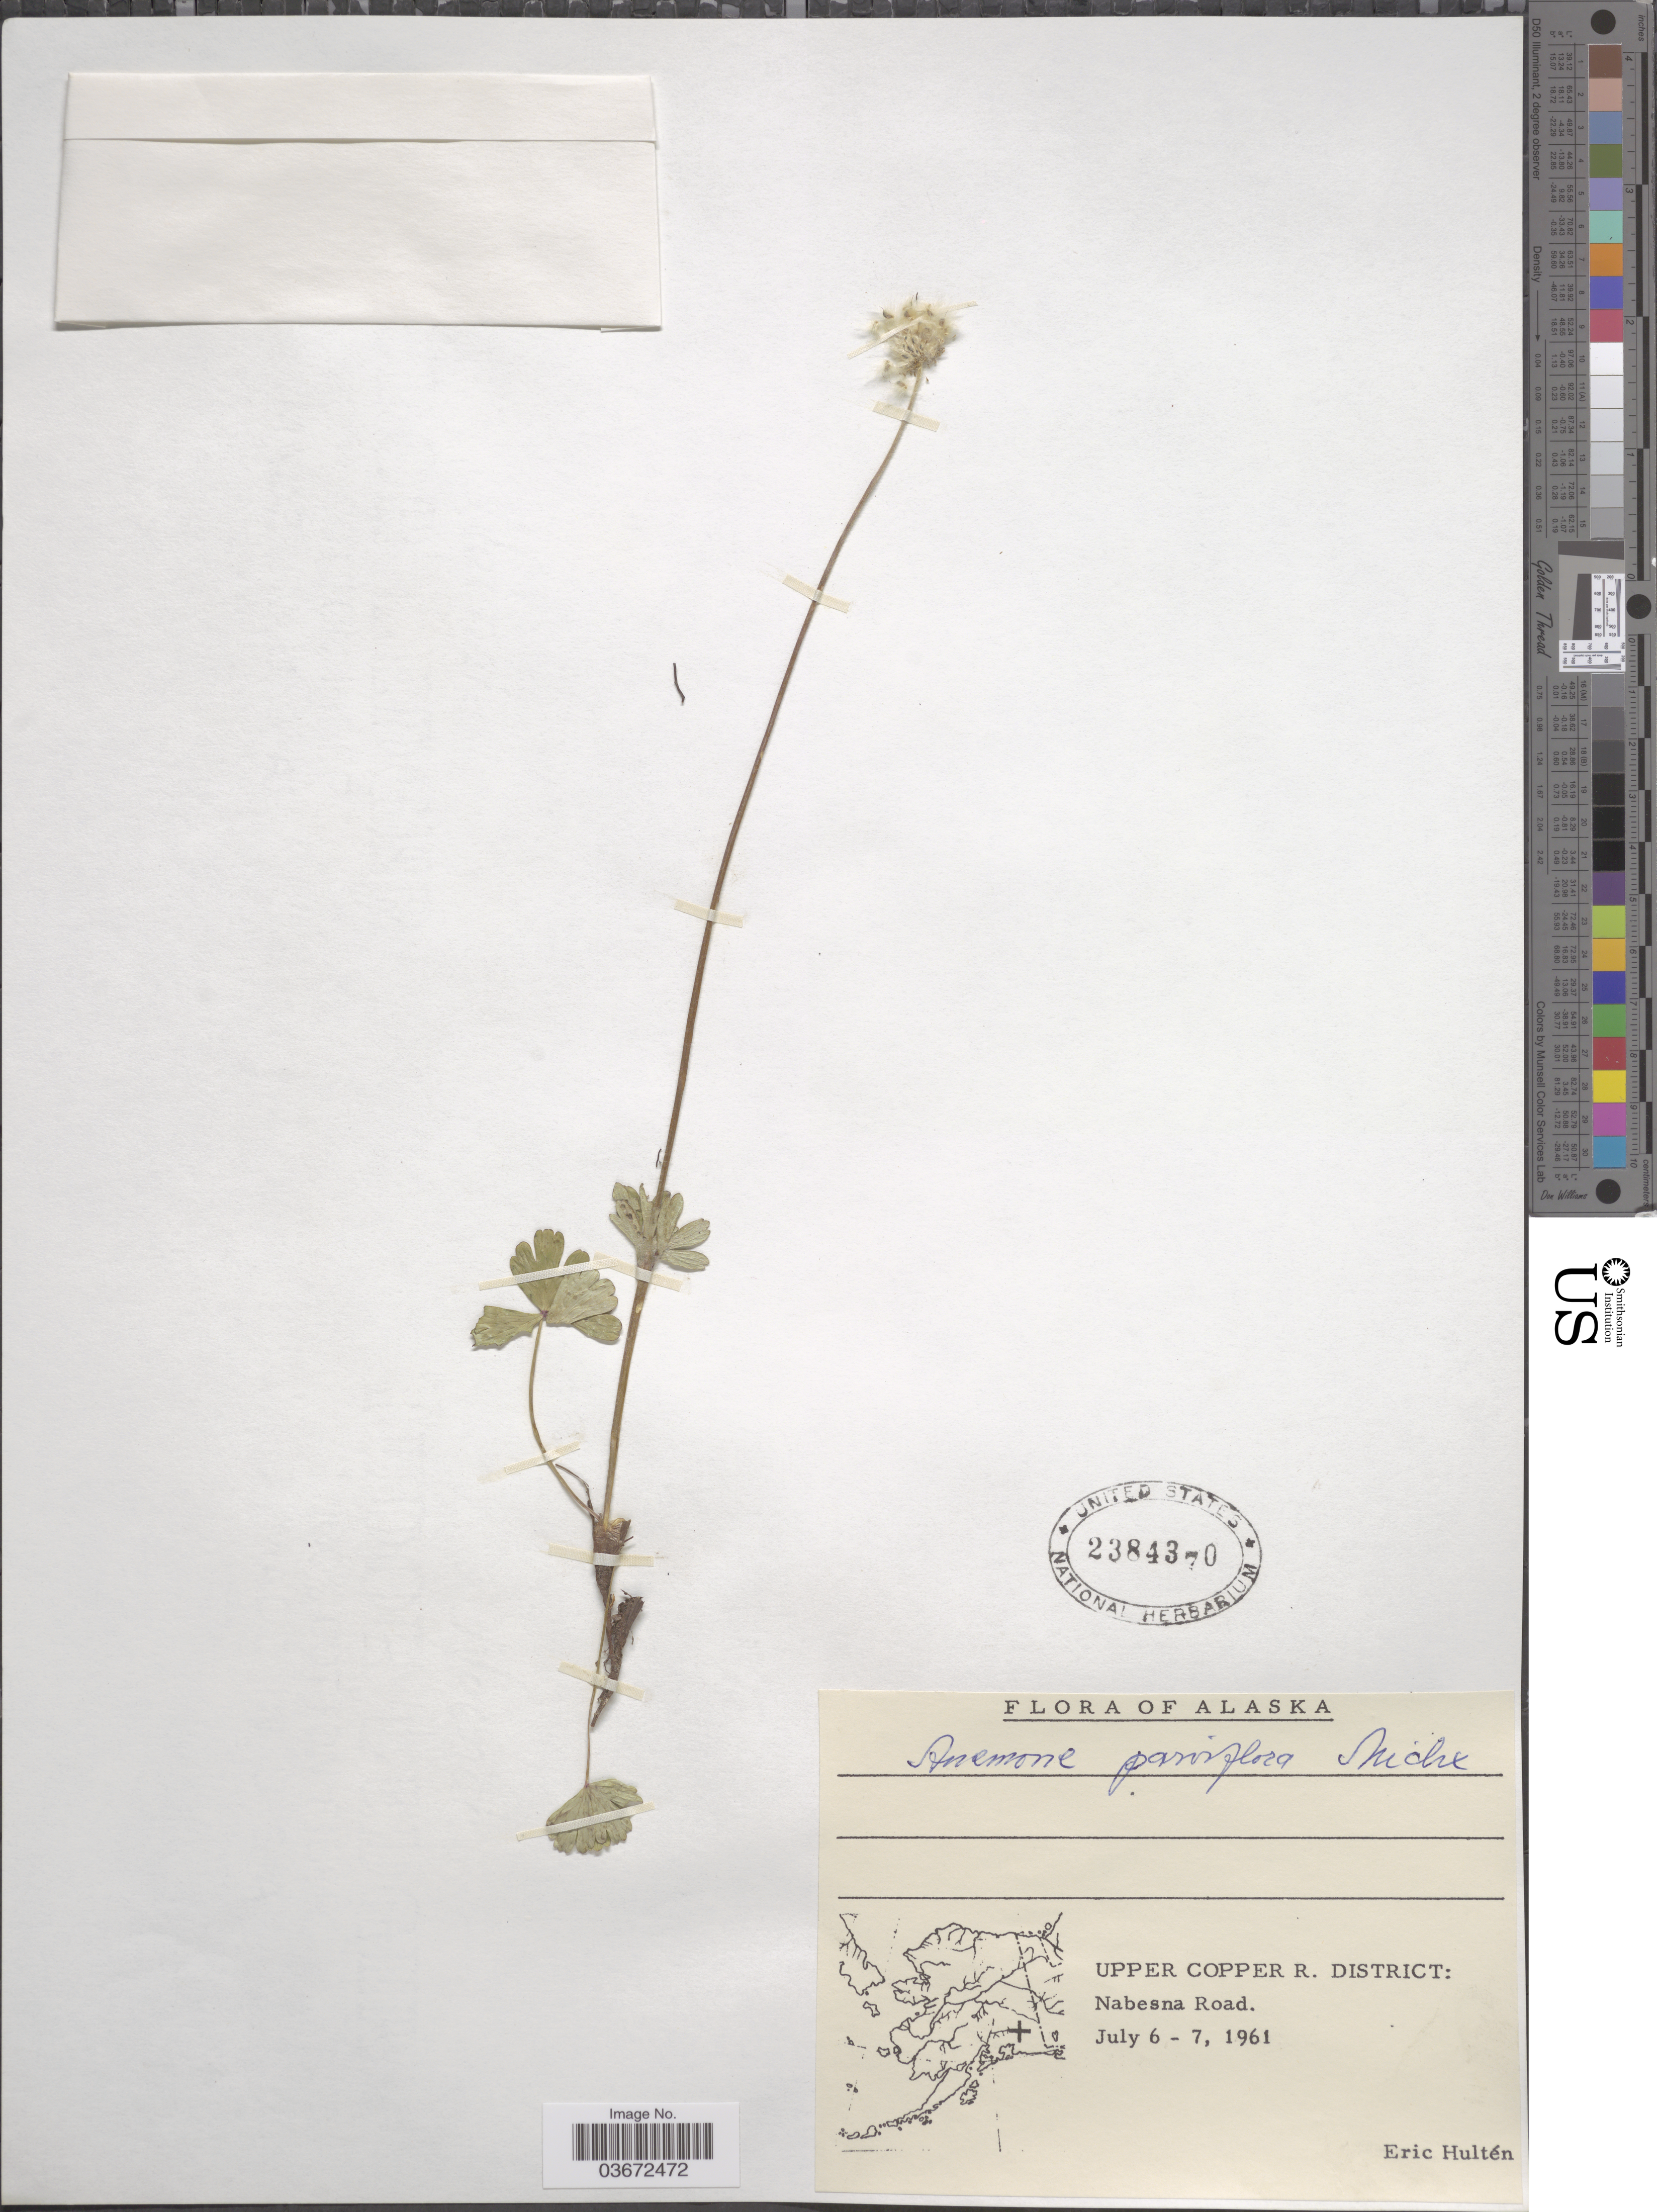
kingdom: Plantae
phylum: Tracheophyta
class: Magnoliopsida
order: Ranunculales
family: Ranunculaceae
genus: Anemone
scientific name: Anemone parviflora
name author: Michx.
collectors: E. G. Hultén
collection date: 1961-07-06/1961-07-07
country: United States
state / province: Alaska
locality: Upper Copper R. District: Nabesna Road.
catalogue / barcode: US 2384370